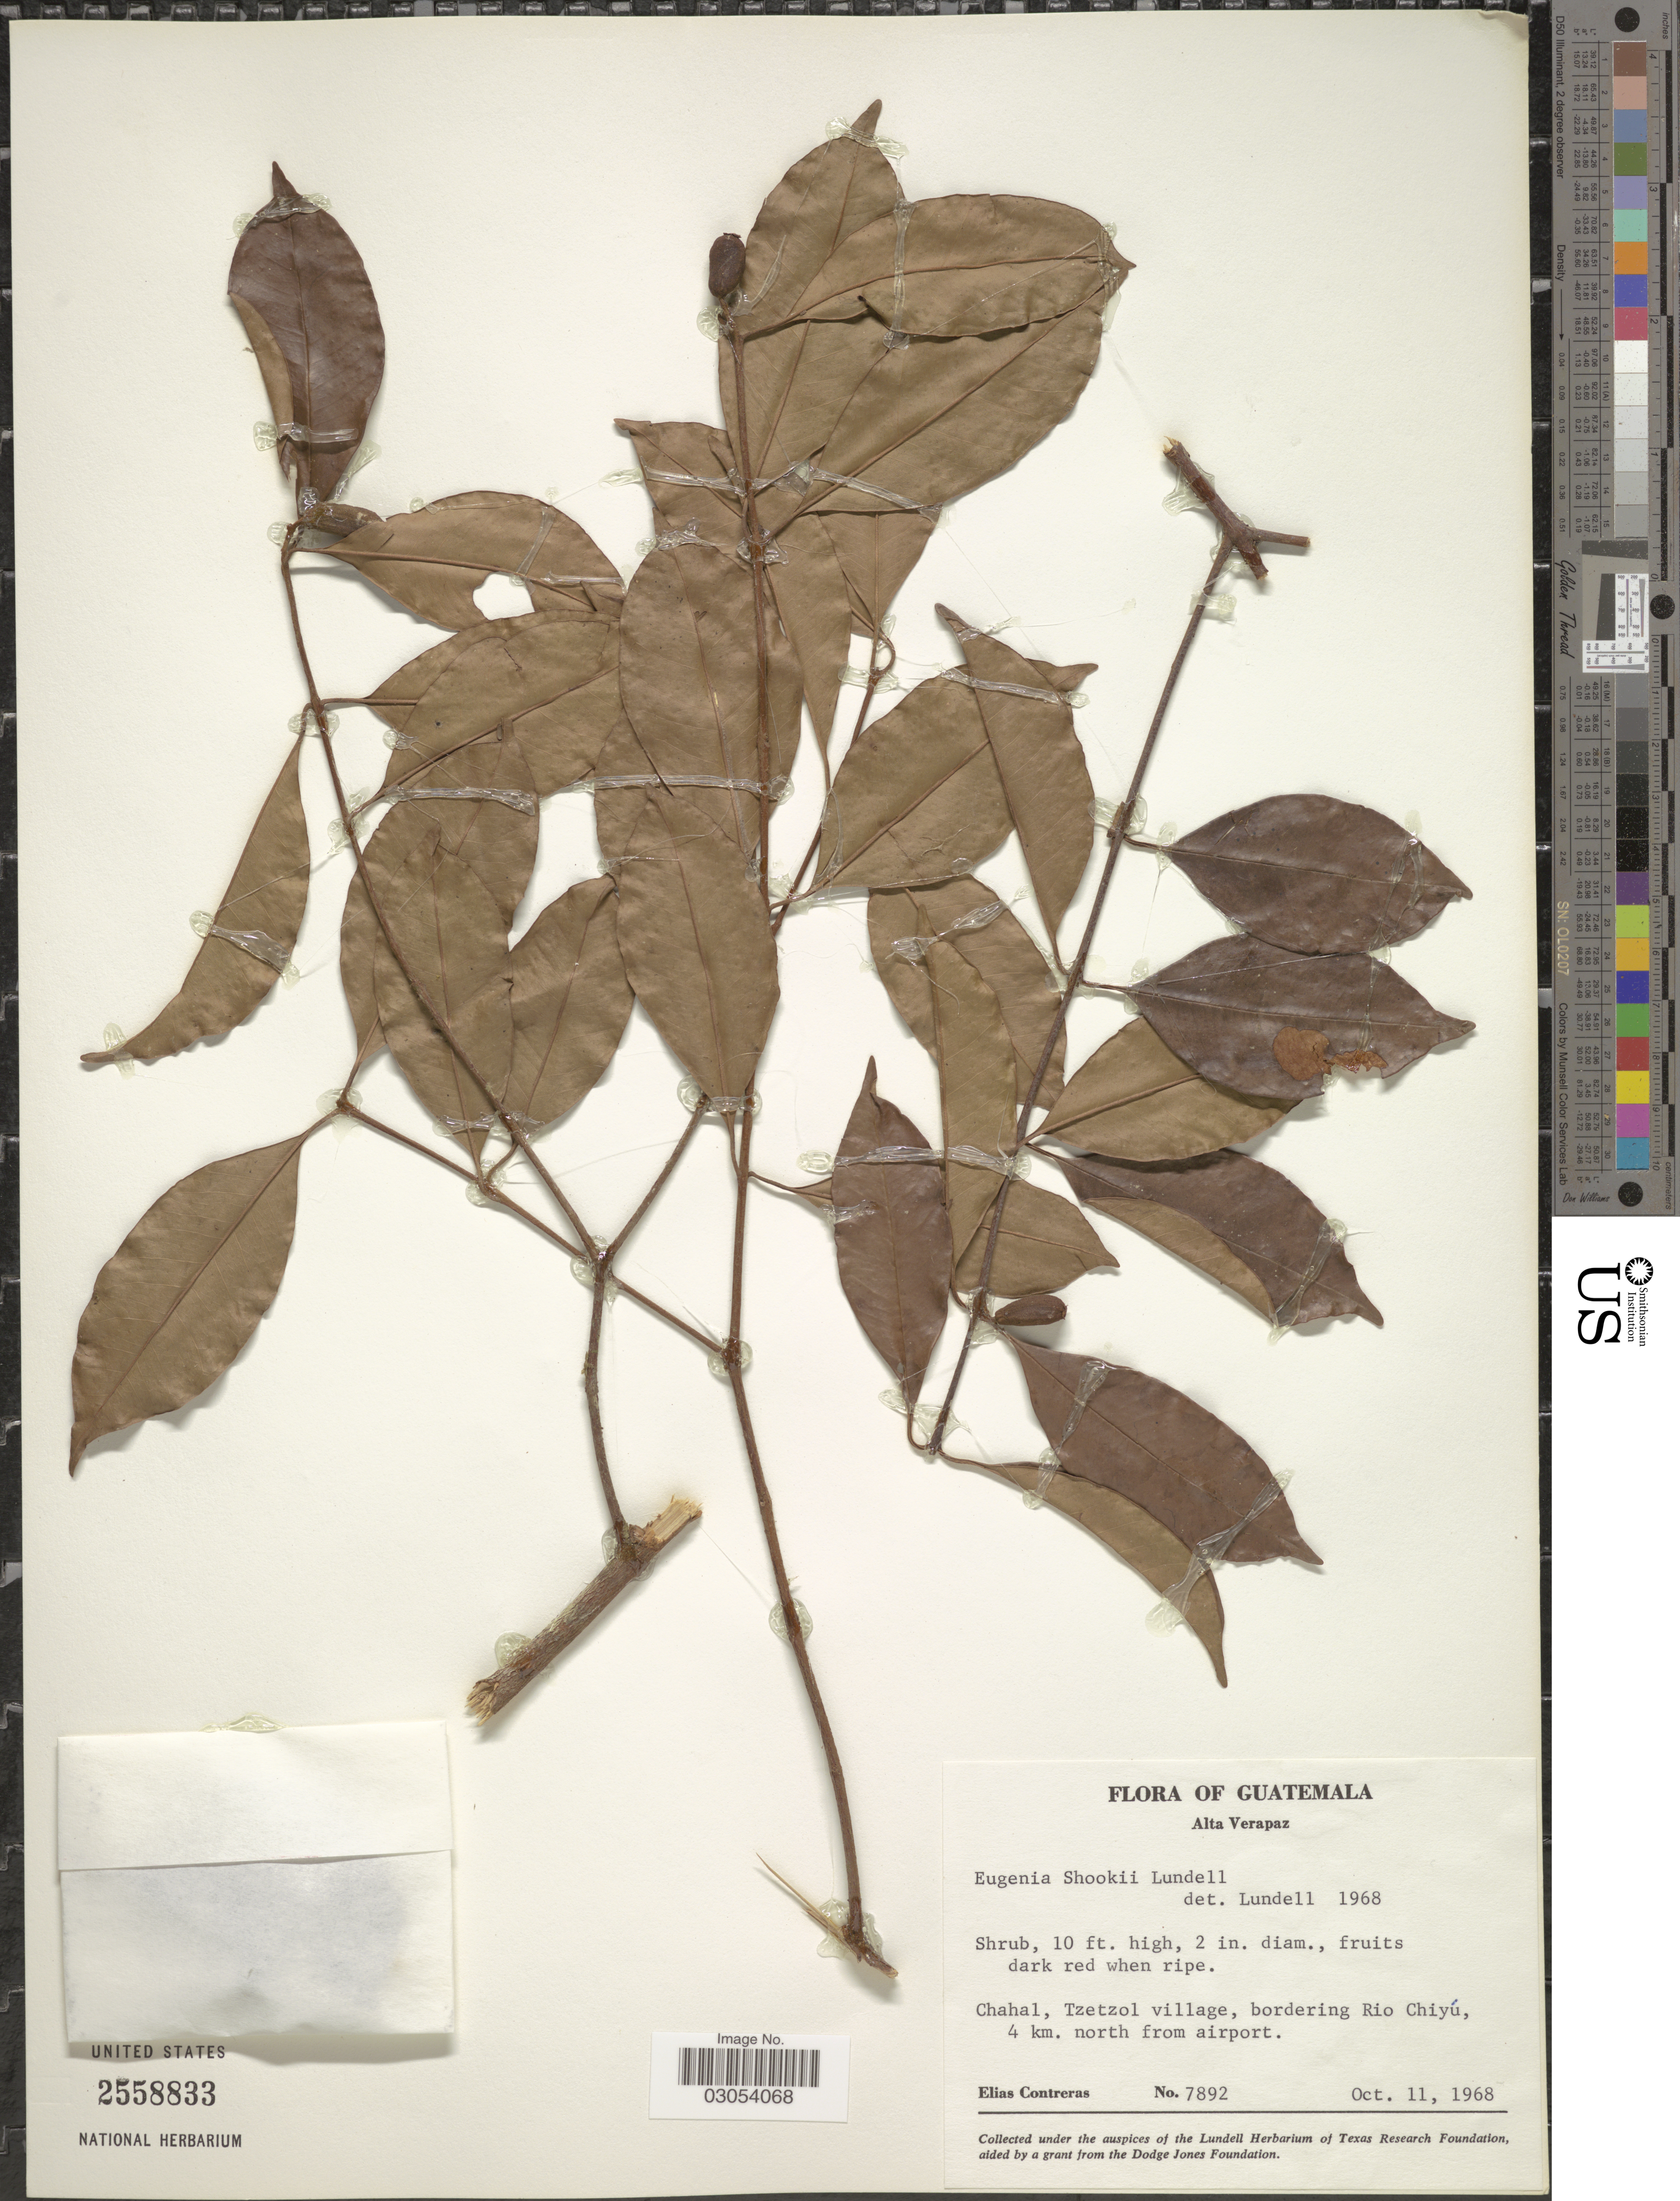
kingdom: Plantae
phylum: Tracheophyta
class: Magnoliopsida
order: Myrtales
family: Myrtaceae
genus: Eugenia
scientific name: Eugenia shookii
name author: Lundell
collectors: E. Contreras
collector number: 7892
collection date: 1968-10-11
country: Guatemala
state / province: Alta Verapaz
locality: Chahal, Tzetzol village, bordering Rio Chiyú, 4 km. north from airport.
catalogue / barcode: US 2558833